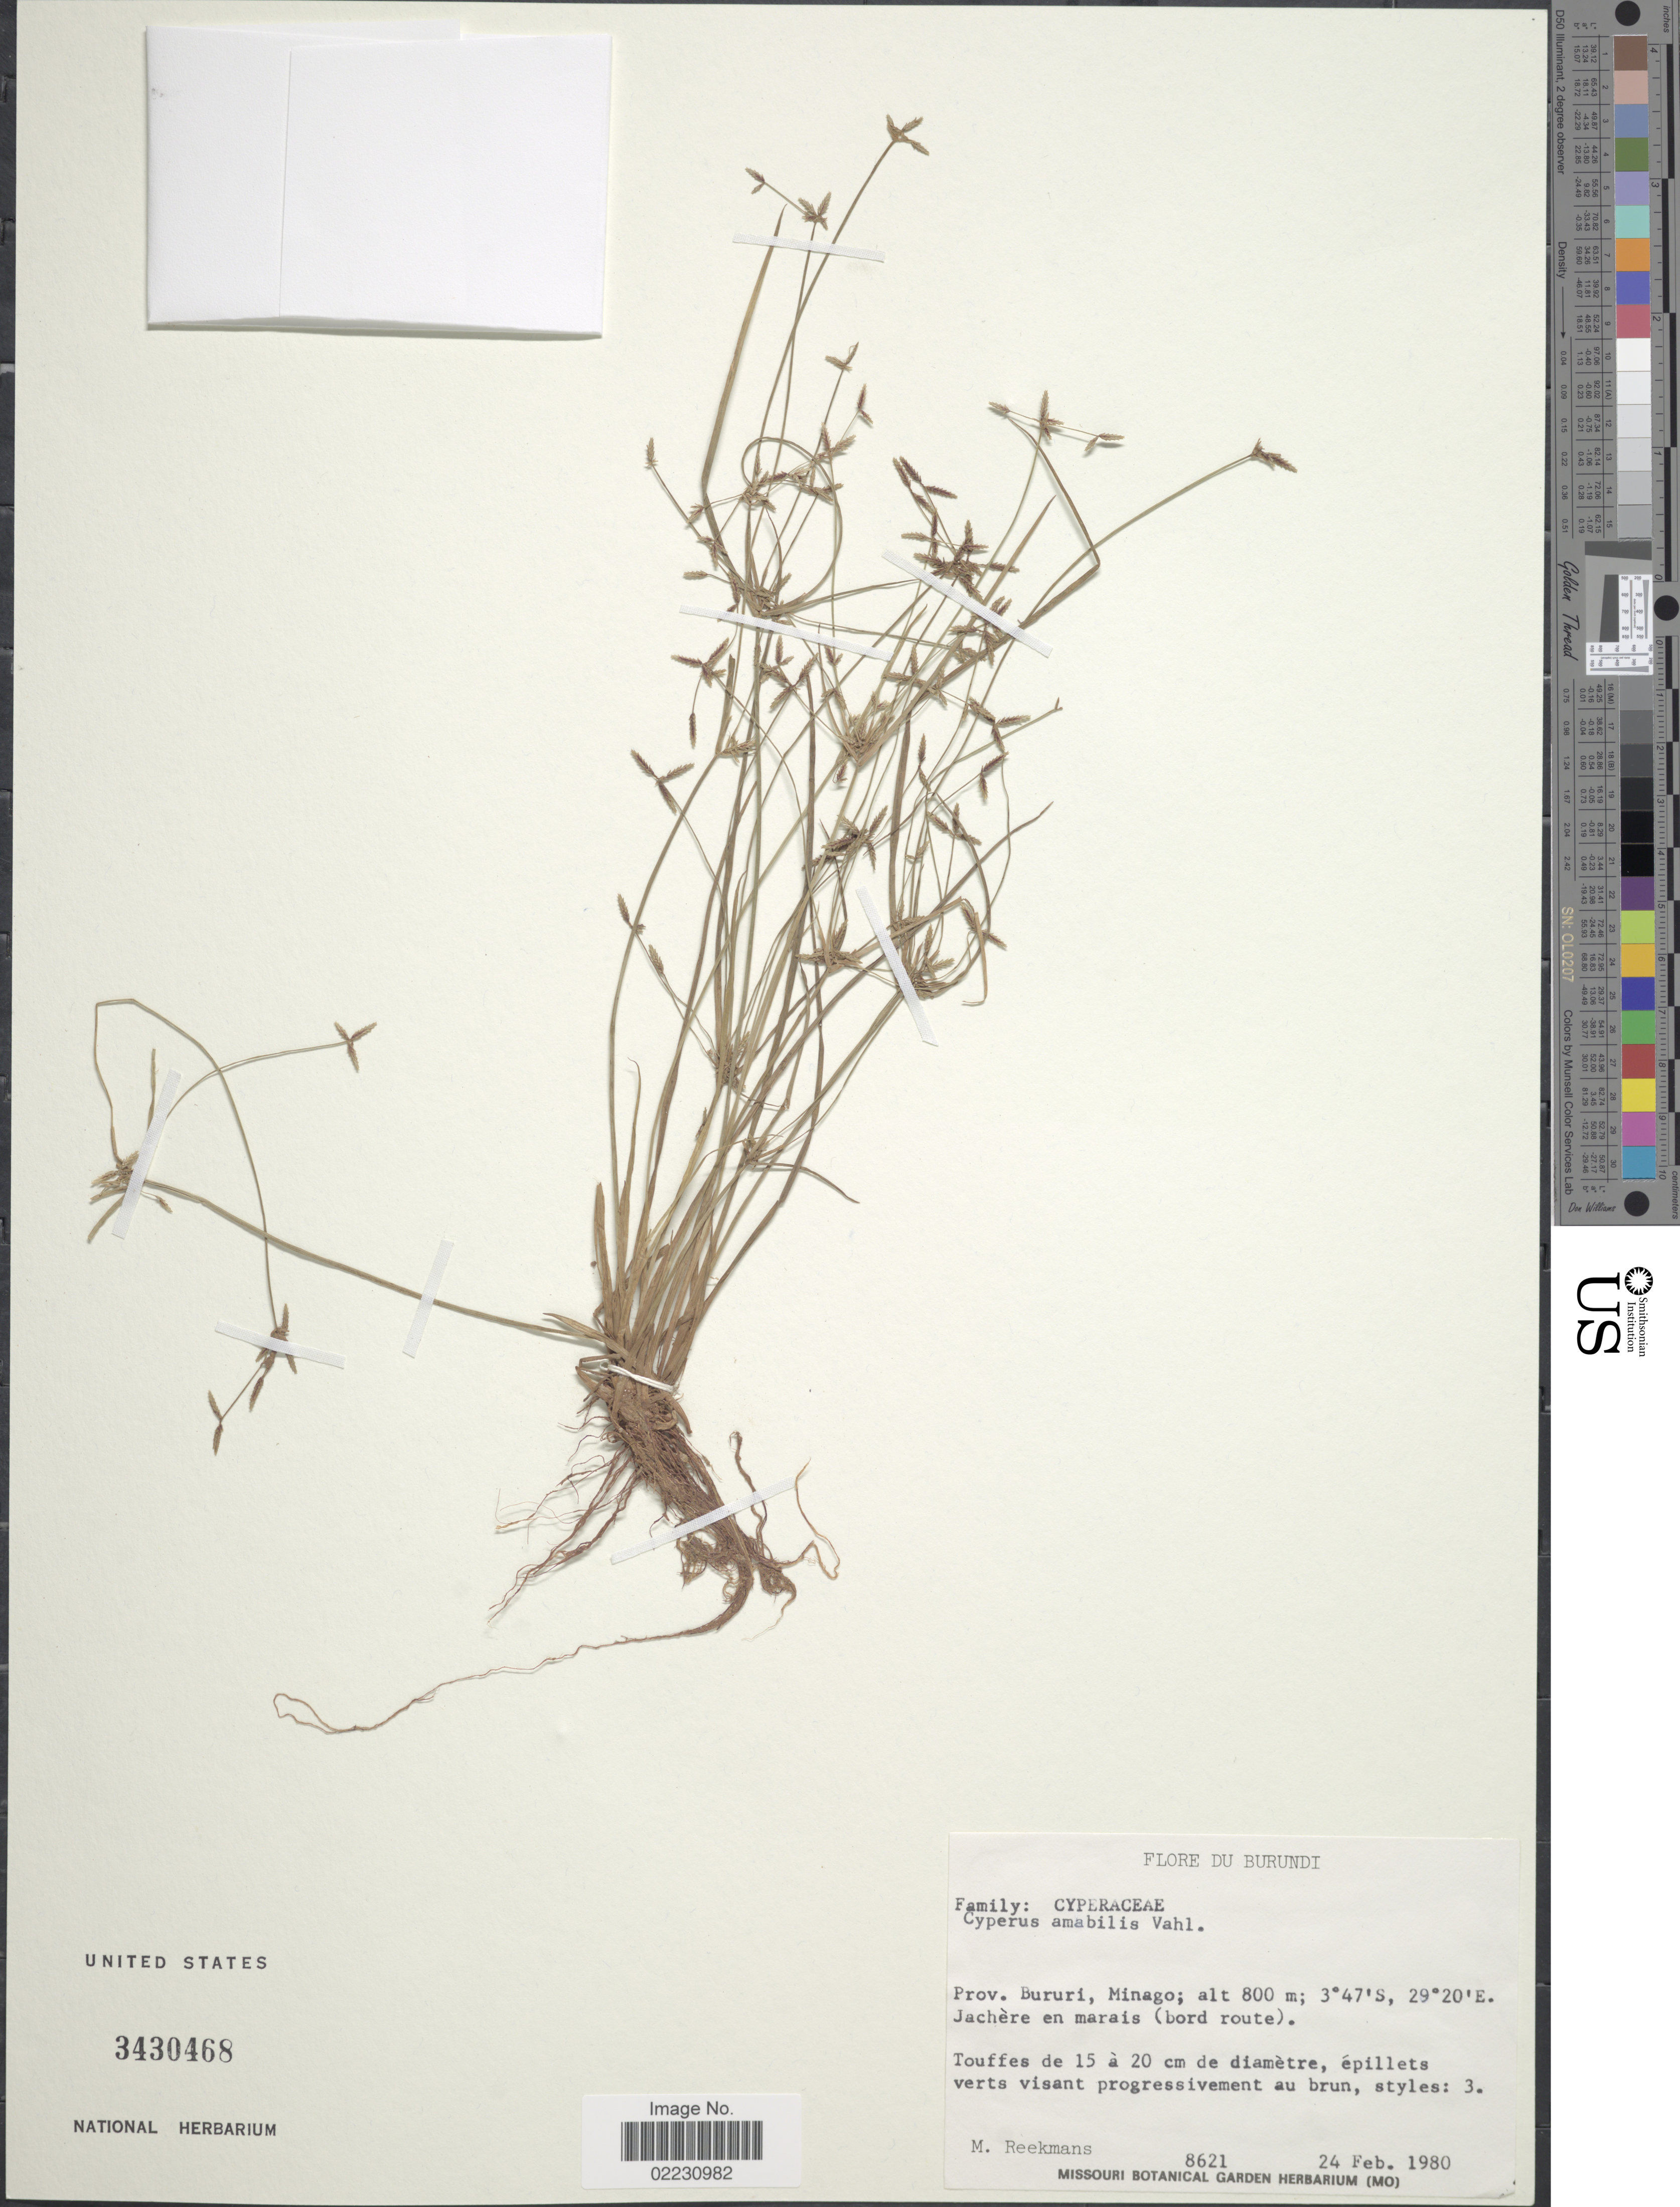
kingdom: Plantae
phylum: Tracheophyta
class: Liliopsida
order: Poales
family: Cyperaceae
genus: Cyperus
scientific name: Cyperus amabilis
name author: Vahl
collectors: M. Reekmans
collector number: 8621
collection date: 1980-02-24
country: Burundi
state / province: Bururi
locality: Prov. Bururi, Minago; Jachere en marais (bord route).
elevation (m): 800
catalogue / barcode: US 3430468